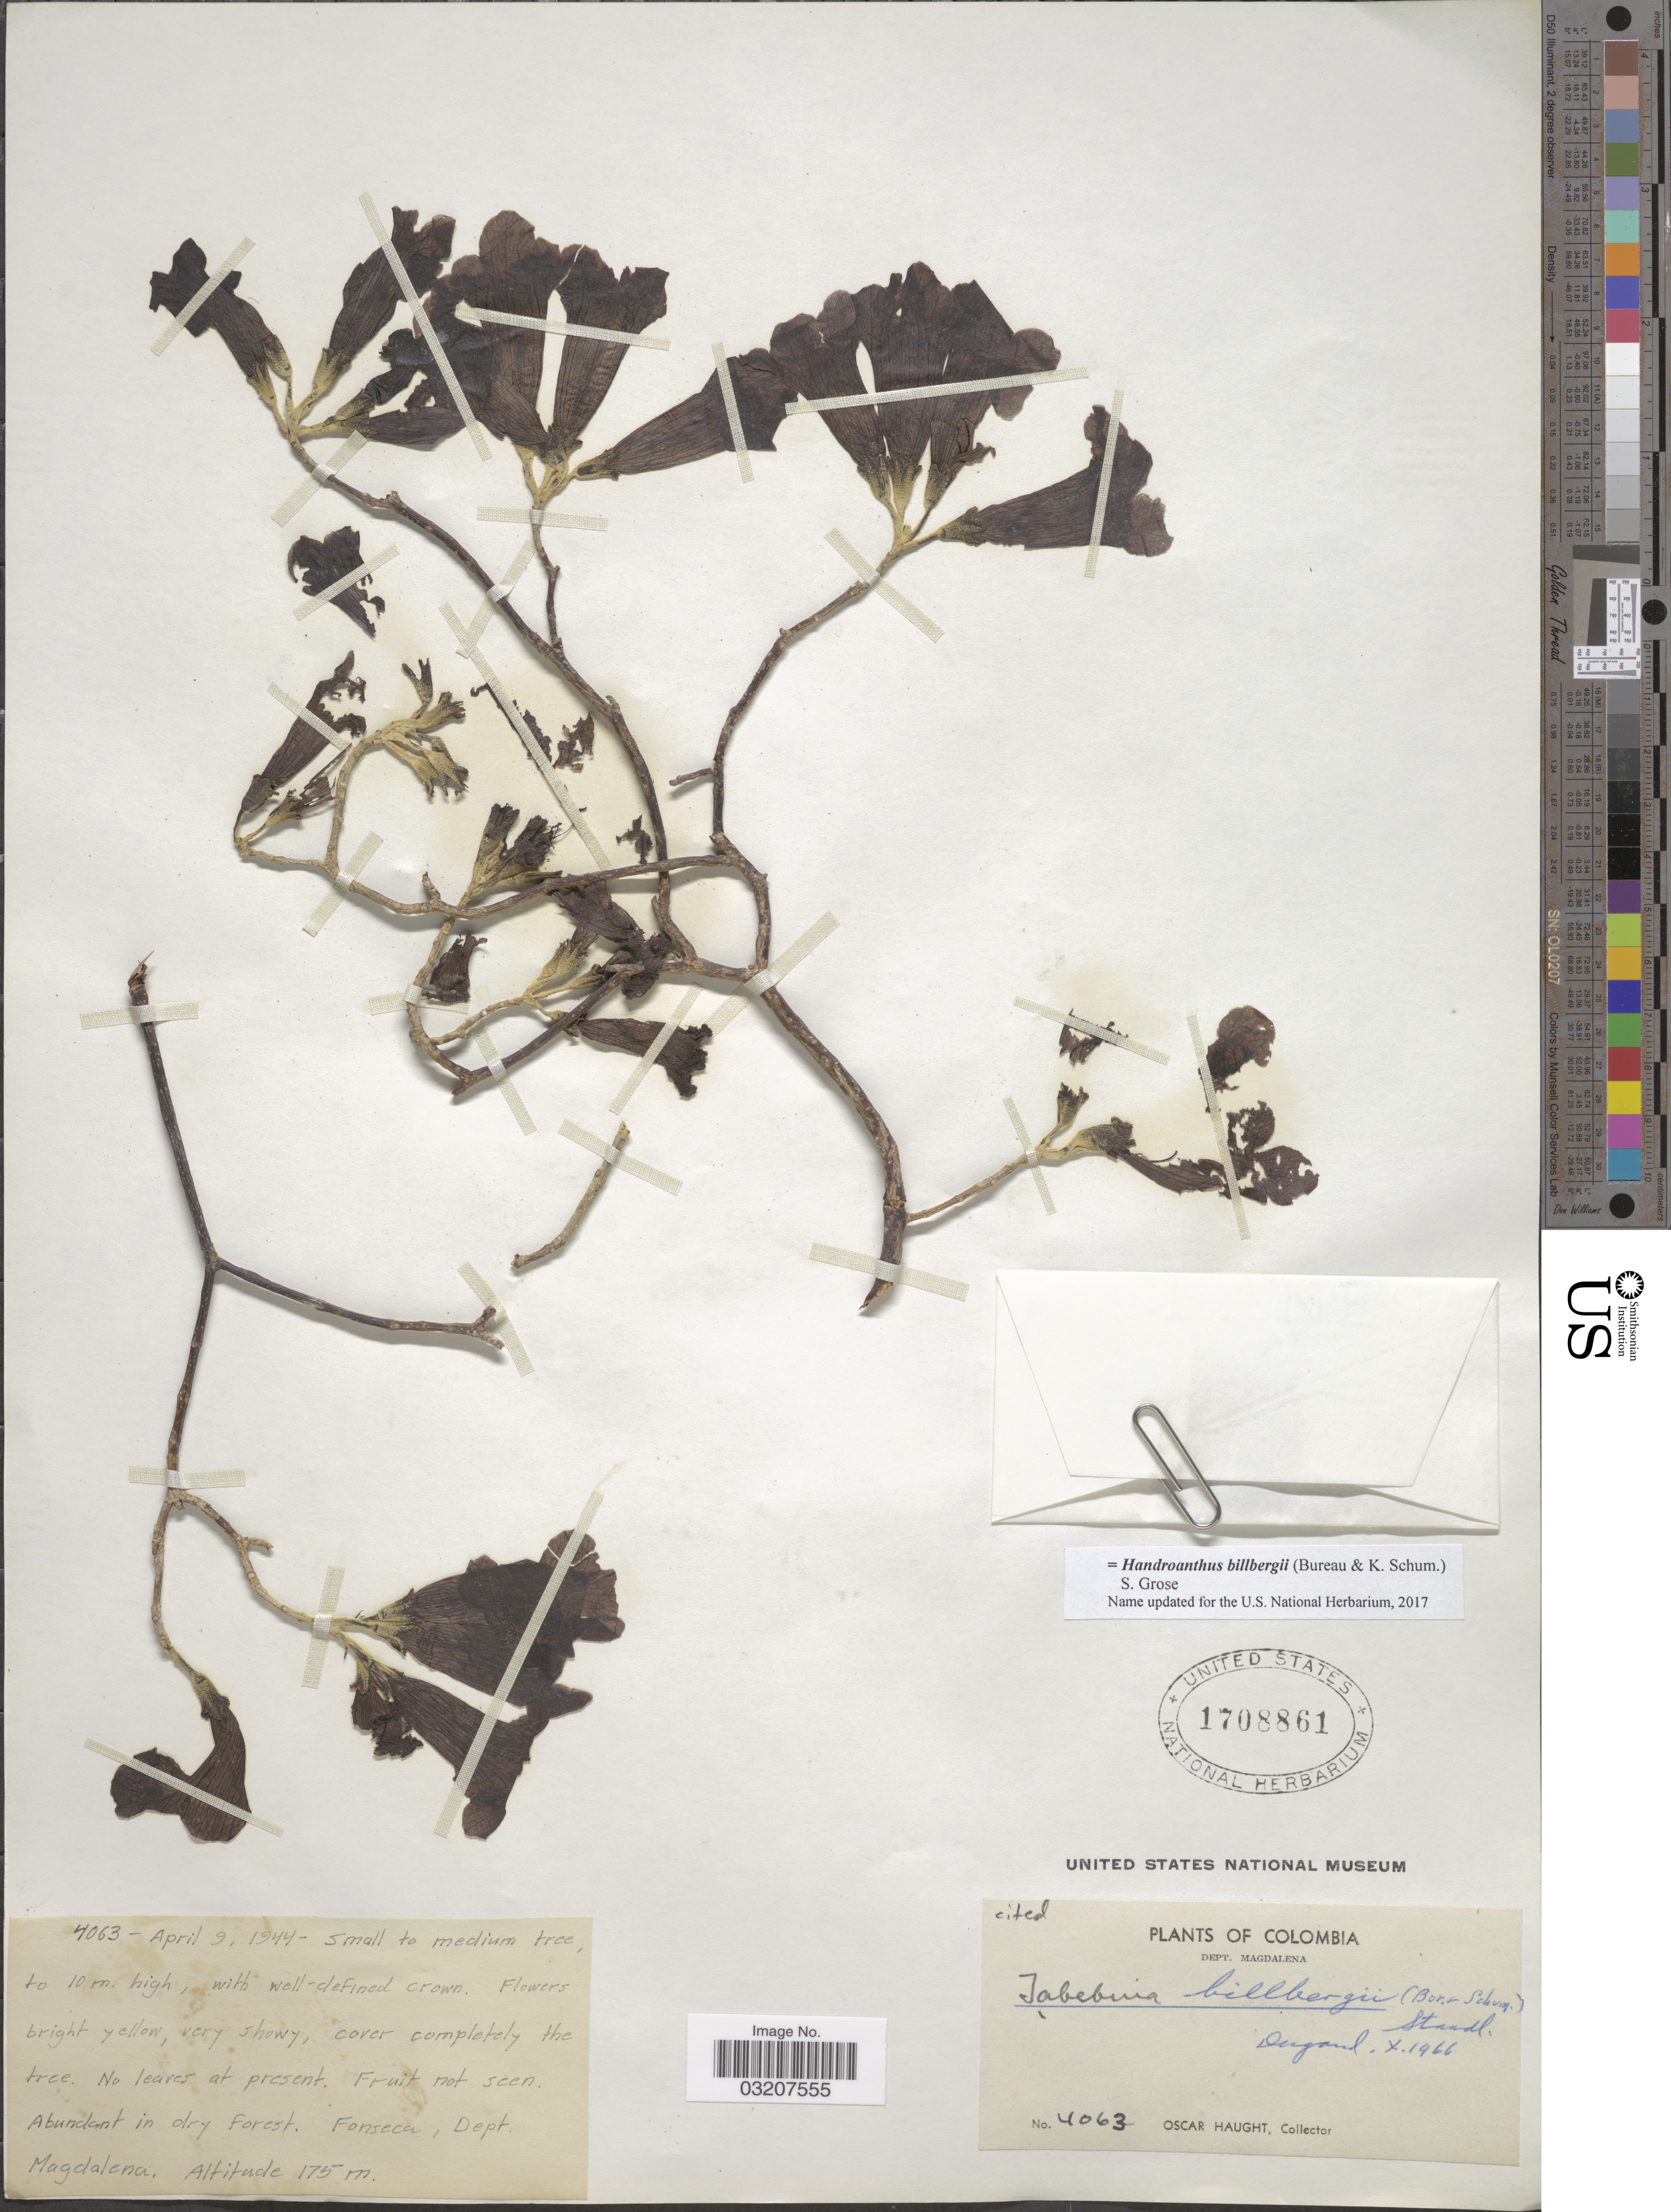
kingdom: Plantae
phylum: Tracheophyta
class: Magnoliopsida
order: Lamiales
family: Bignoniaceae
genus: Handroanthus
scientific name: Handroanthus billbergii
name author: (Bureau & K. Schum.) S.O. Grose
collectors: O. L. Haught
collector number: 4063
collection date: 1944-04-09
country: Colombia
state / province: Magdalena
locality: Fonseca, Dept. Magdalena.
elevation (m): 175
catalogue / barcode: US 1708861